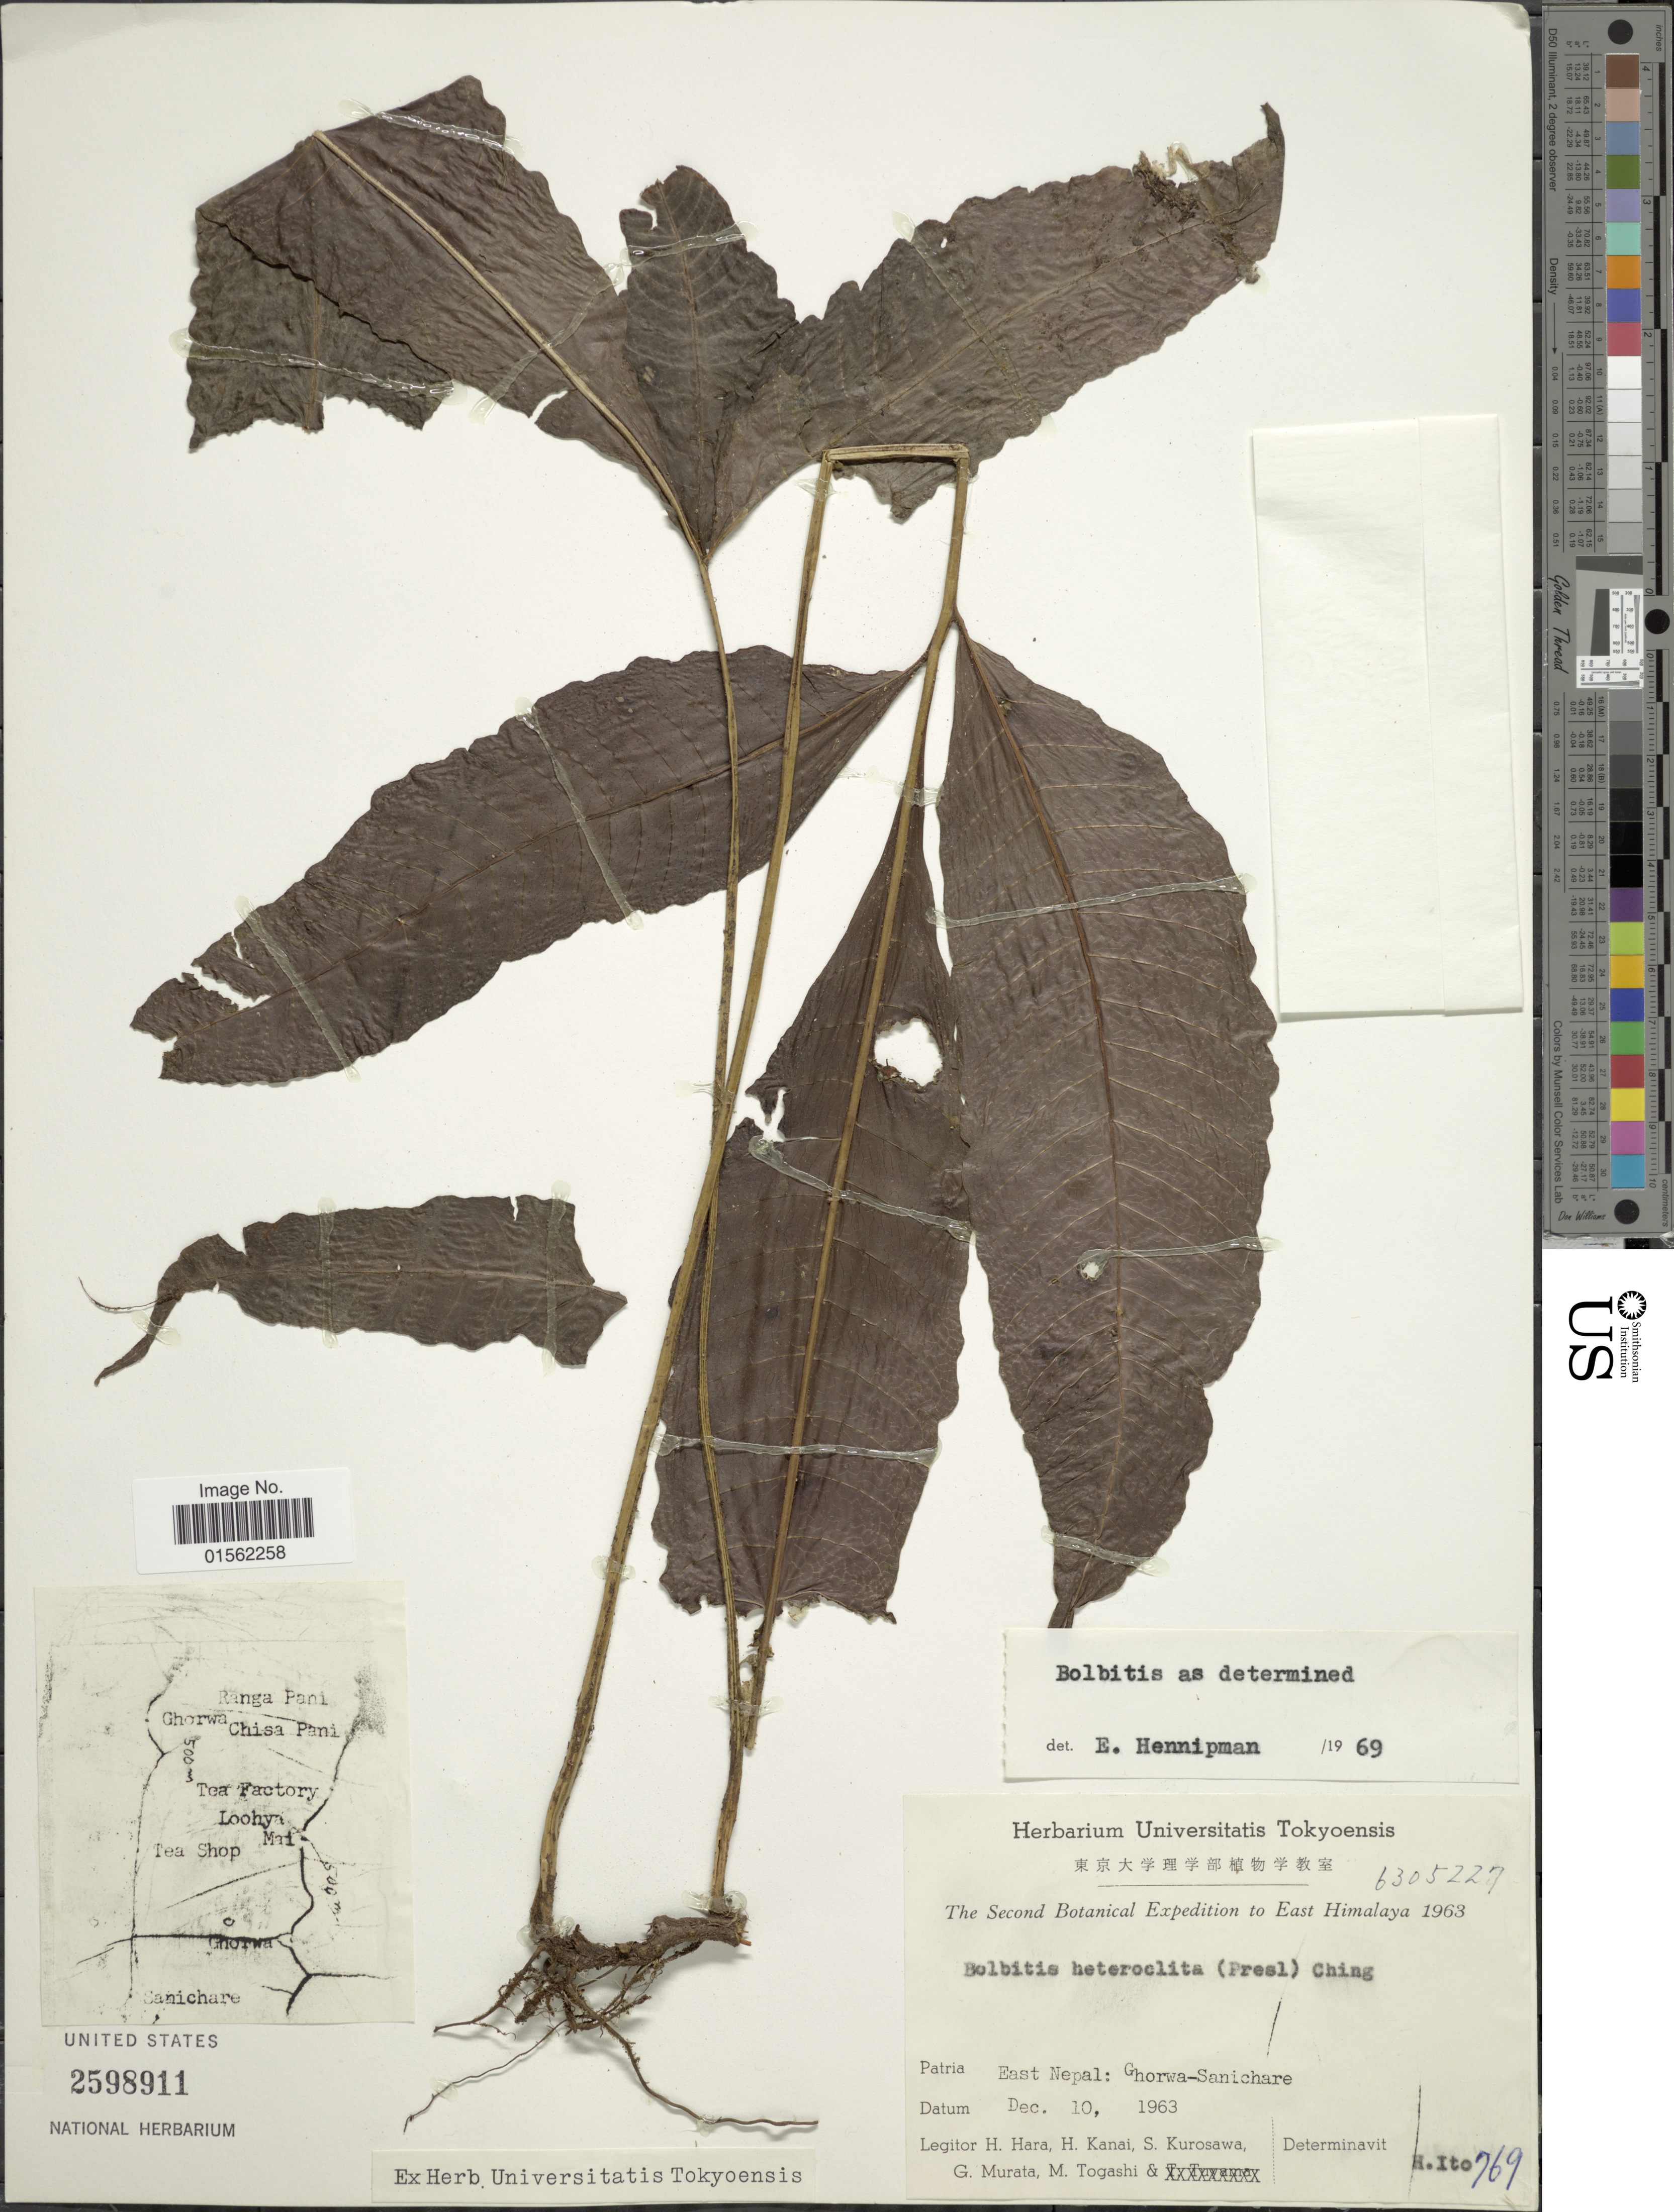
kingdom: Plantae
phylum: Tracheophyta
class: Polypodiopsida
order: Polypodiales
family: Dryopteridaceae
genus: Bolbitis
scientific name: Bolbitis heteroclita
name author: (C. Presl) Ching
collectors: H. Hara, H. Kanai, S. Kurosawa, G. Murata & et al.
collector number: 6305227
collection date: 1963-12-10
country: Nepal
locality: East Nepal: Ghorwa- Sanichare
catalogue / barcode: US 2598911